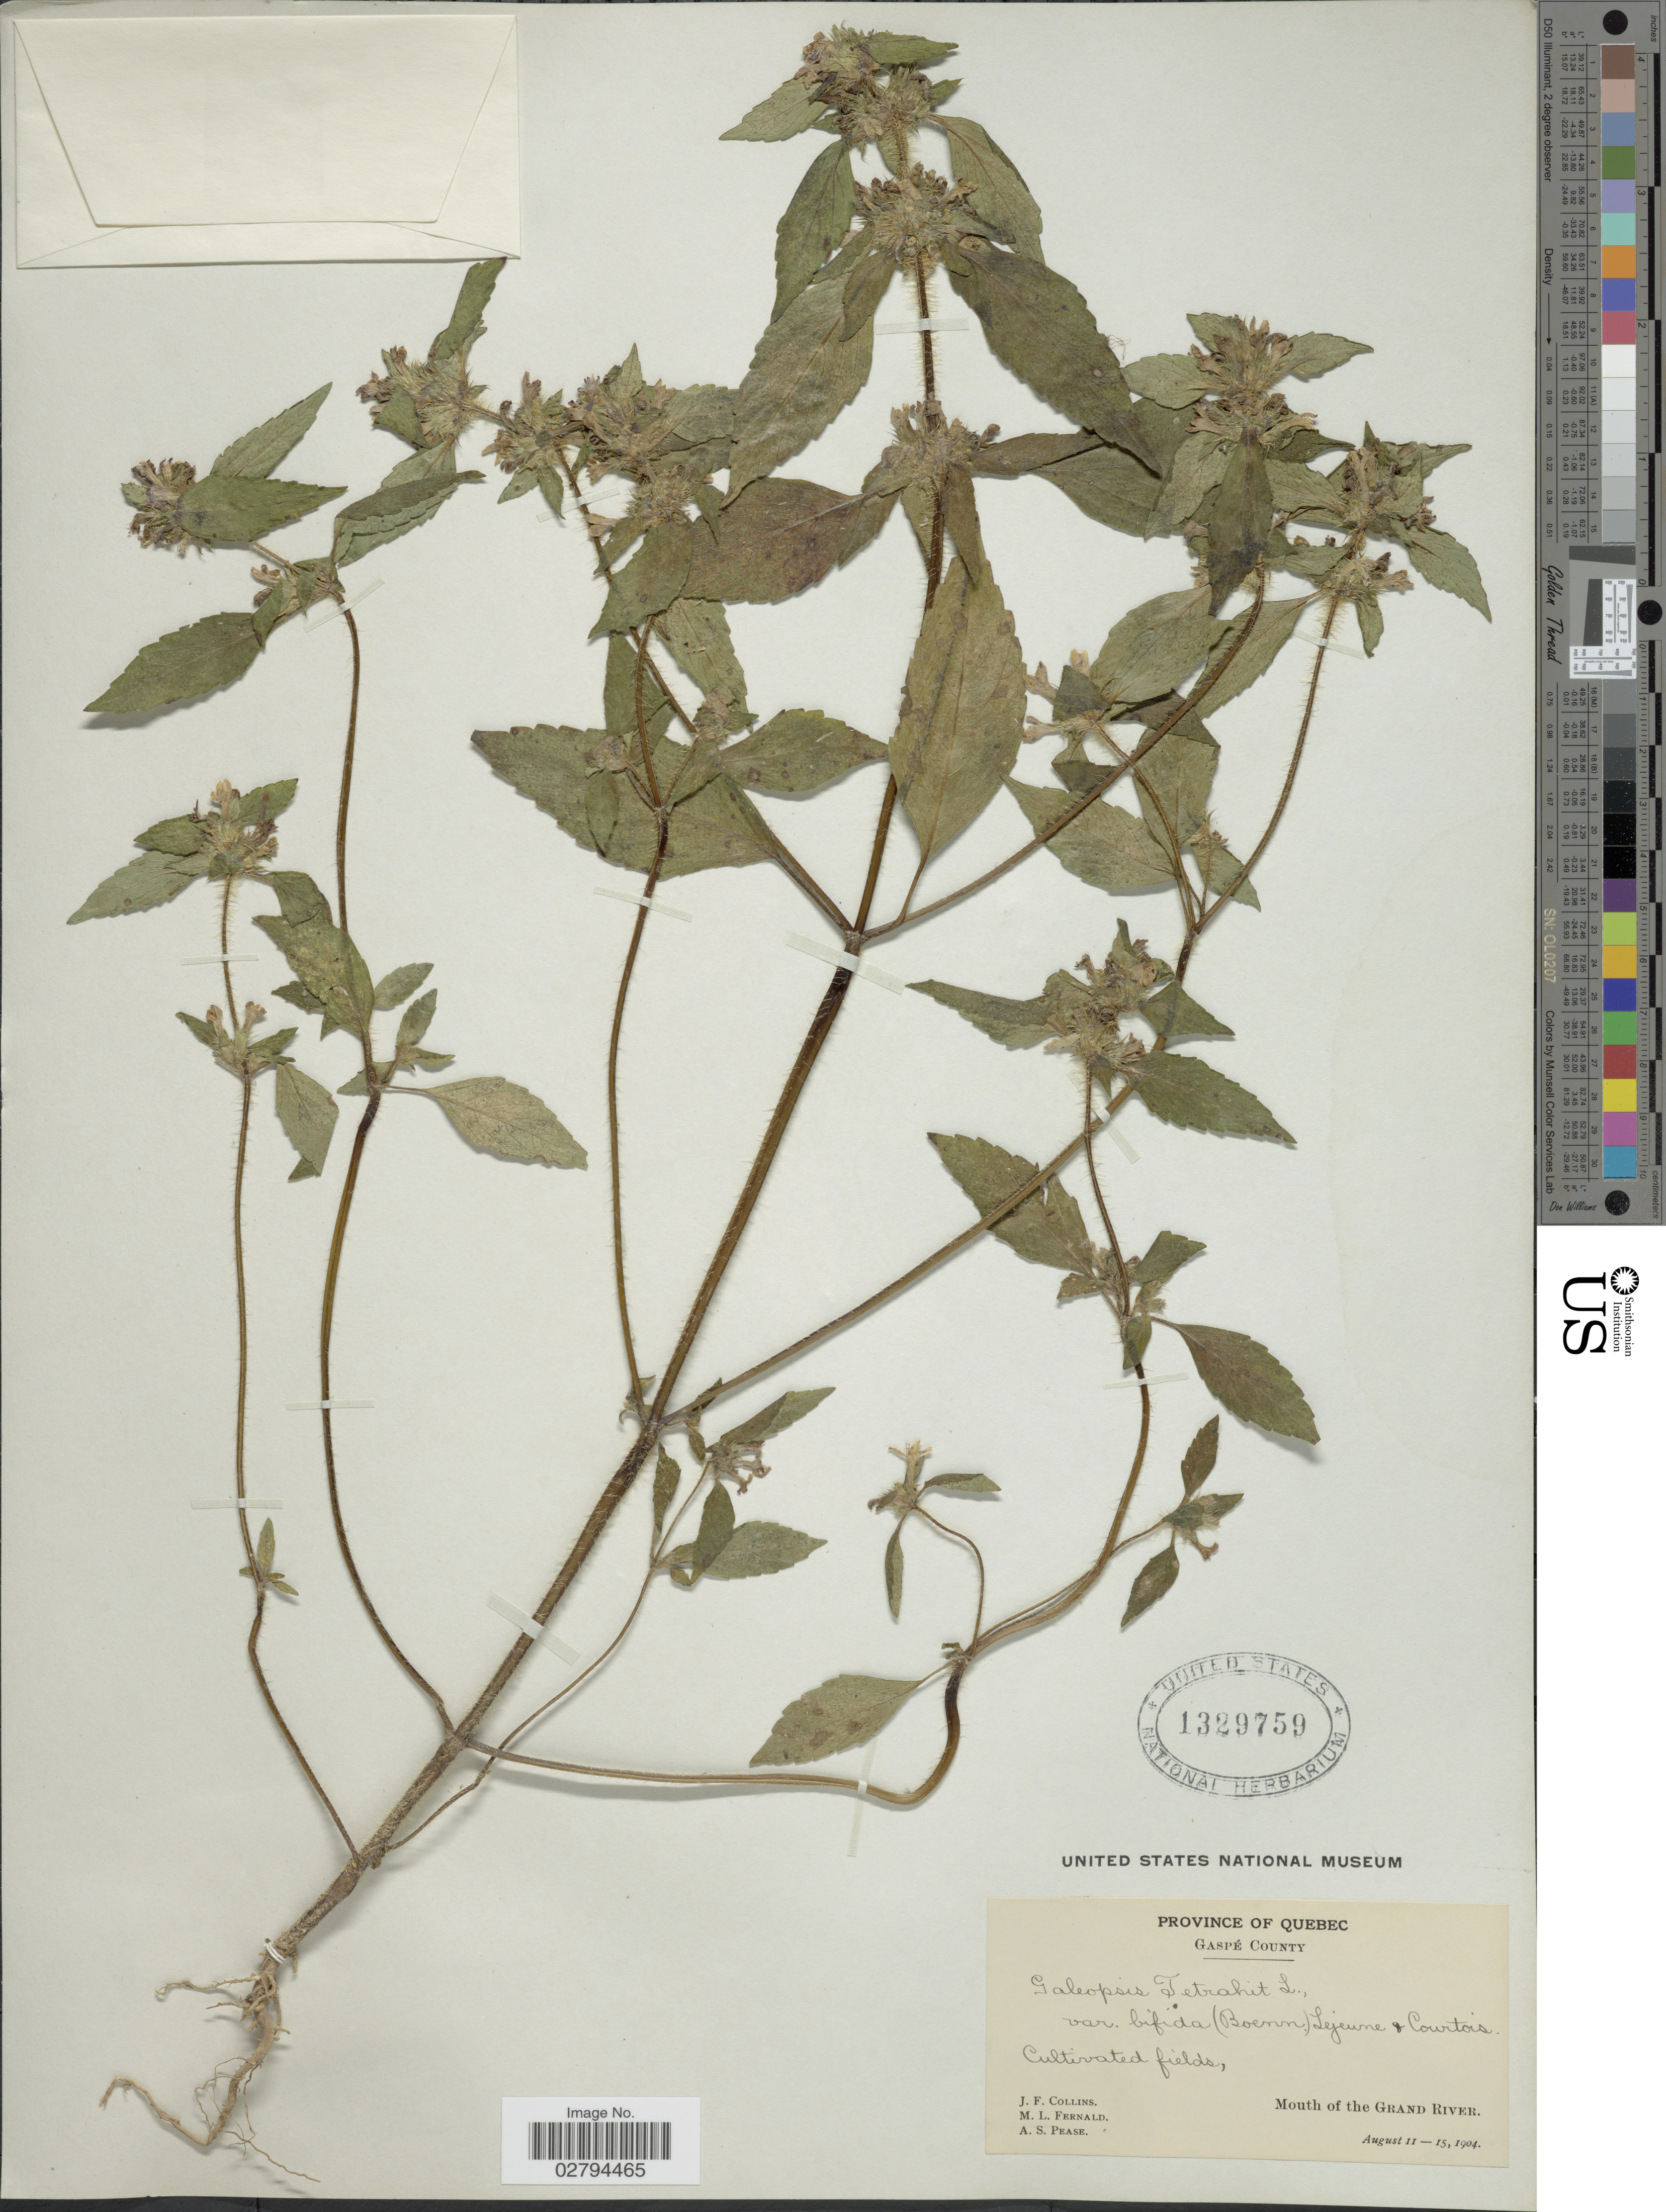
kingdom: Plantae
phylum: Tracheophyta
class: Magnoliopsida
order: Lamiales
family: Lamiaceae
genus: Galeopsis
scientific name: Galeopsis tetrahit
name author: L.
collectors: J. Collins, M. L. Fernald & A. S. Pease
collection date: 1904-08-11/1904-08-15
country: Canada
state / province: Quebec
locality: Gaspé County. Mouth of the Grand River.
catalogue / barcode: US 1329759